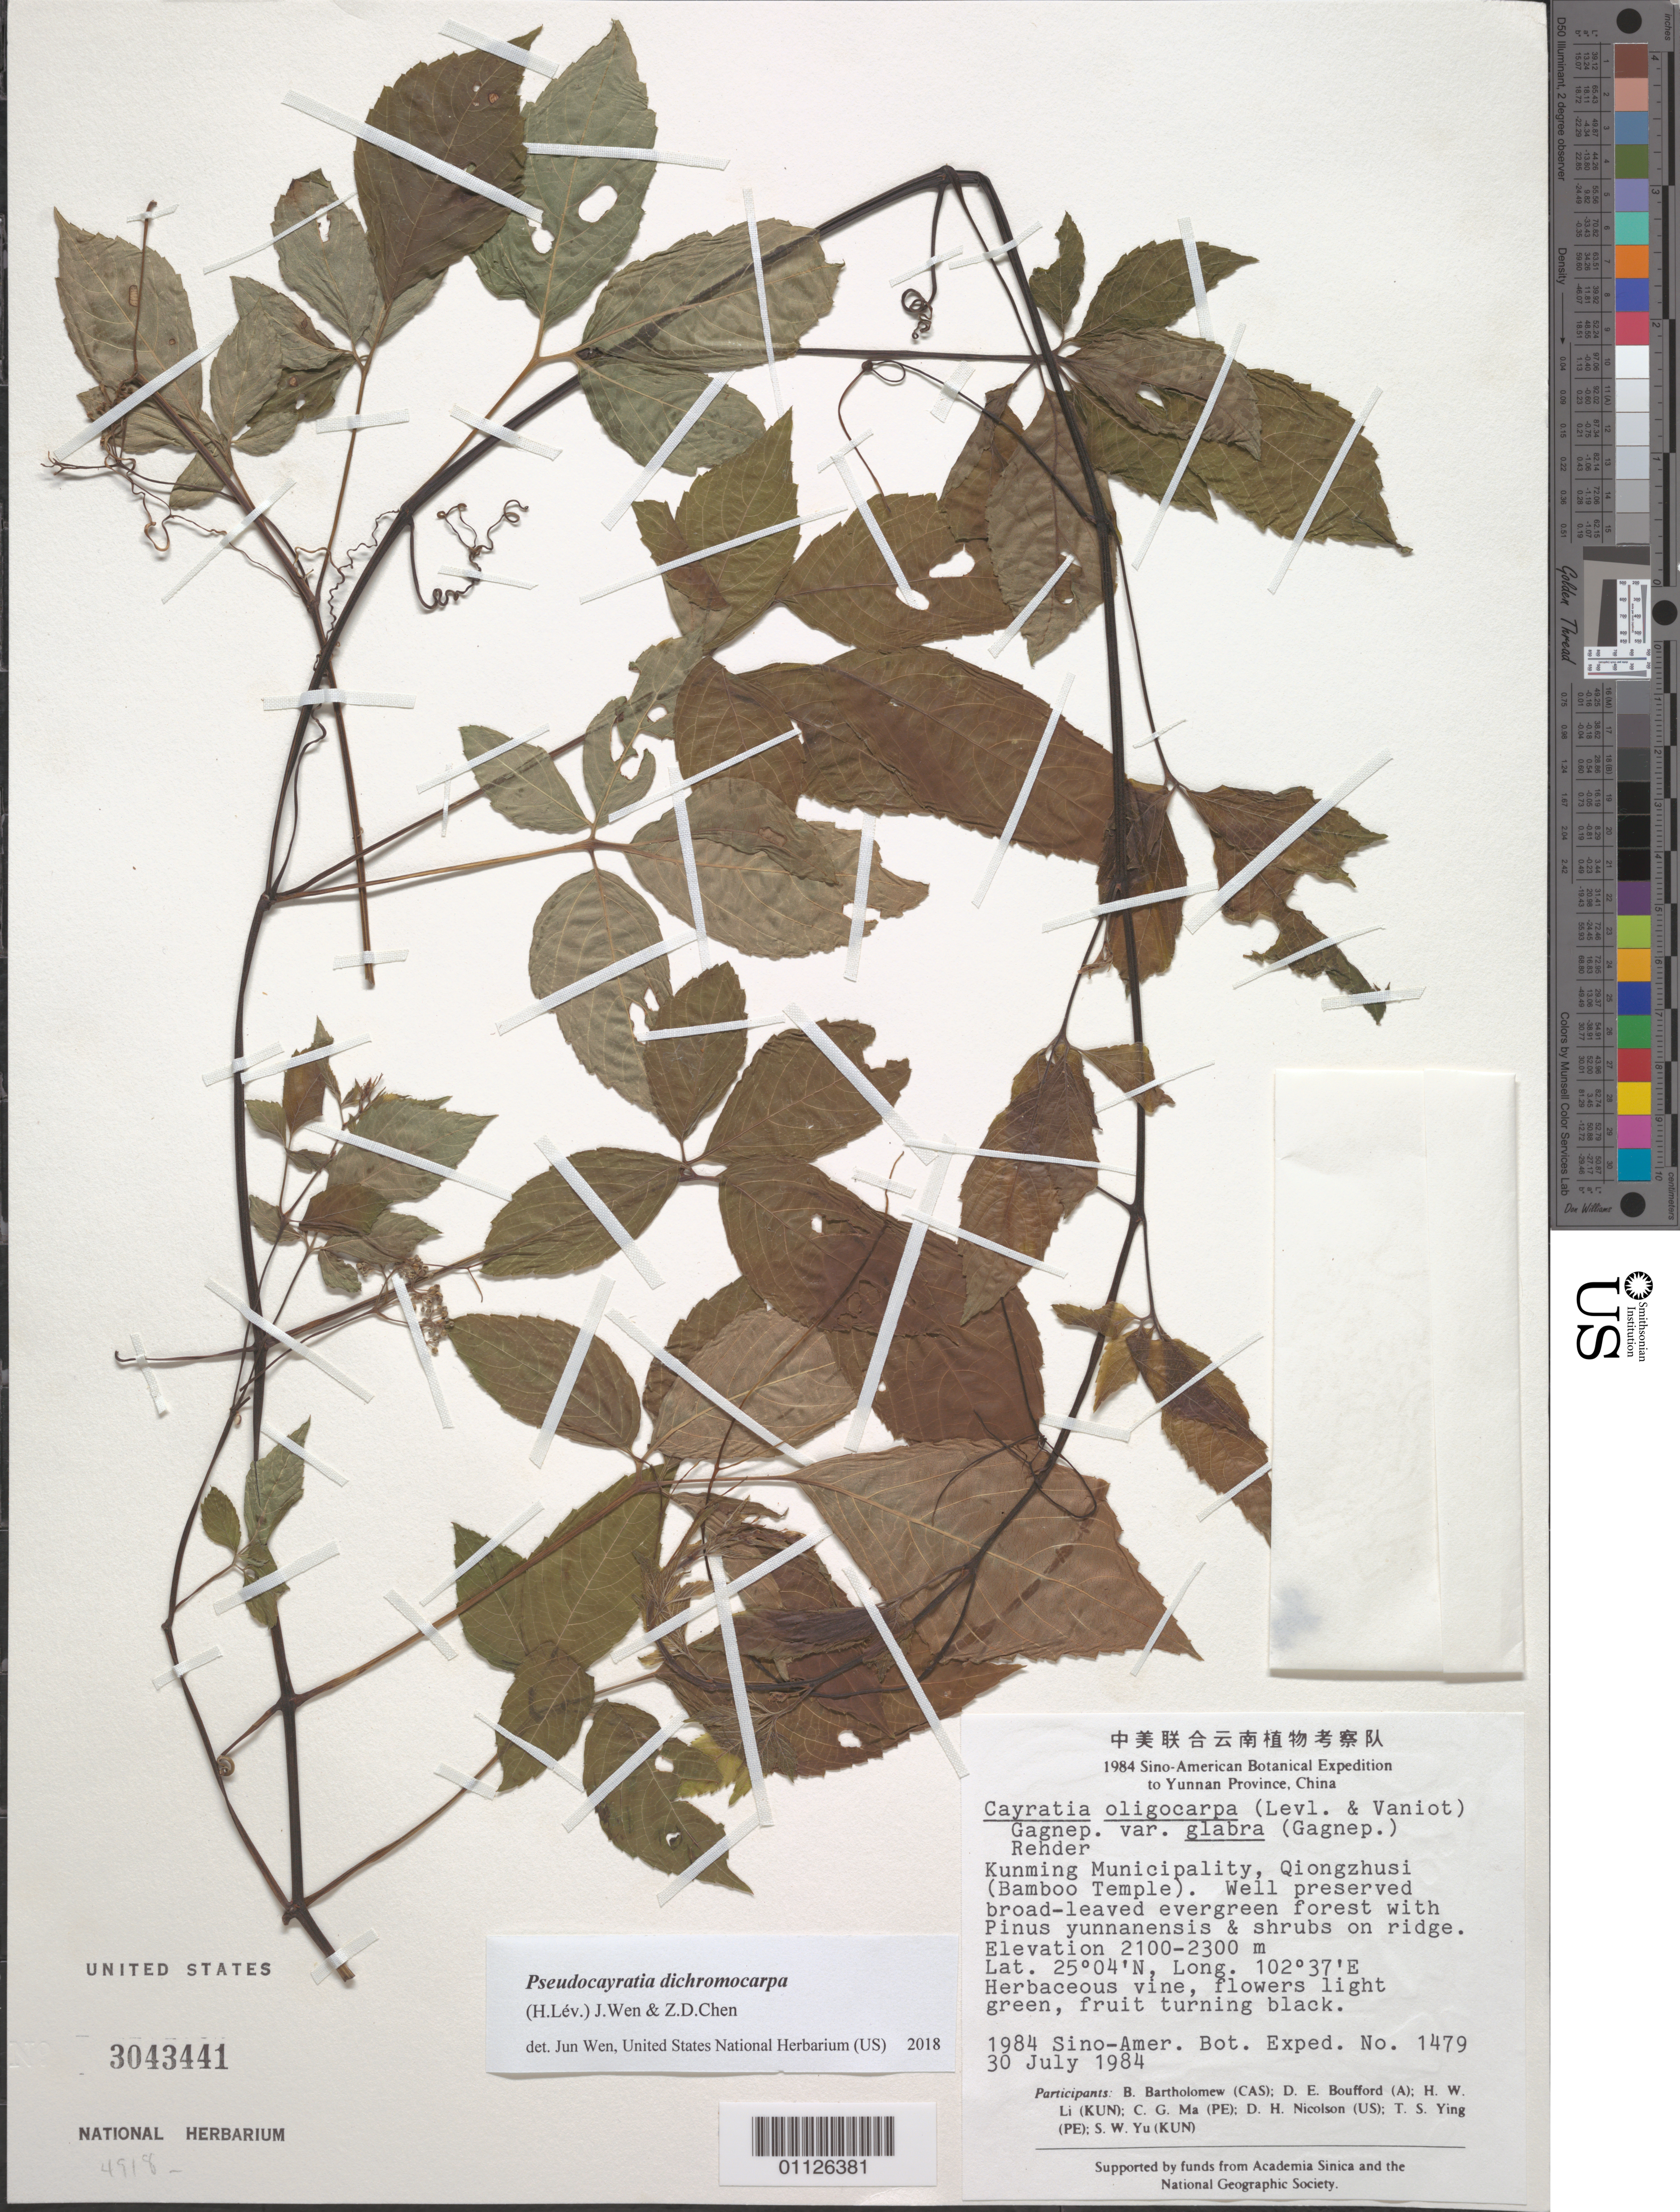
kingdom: Plantae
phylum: Tracheophyta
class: Magnoliopsida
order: Vitales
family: Vitaceae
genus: Cayratia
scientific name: Cayratia oligocarpa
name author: (H. Lév. & Vaniot) Gagnep.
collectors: B. M. Bartholomew, D. E. Boufford, H. W. Li, C. Ma, D. H. Nicolson, T. Ying & S. Yu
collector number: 1479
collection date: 1984-07-30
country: China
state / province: Yunnan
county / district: Kunming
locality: Qiongzhusi (Bamboo Temple).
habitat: Well preserved broad-leaved evergreen forest. Herbaceous vine.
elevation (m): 2100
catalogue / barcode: US 3043441